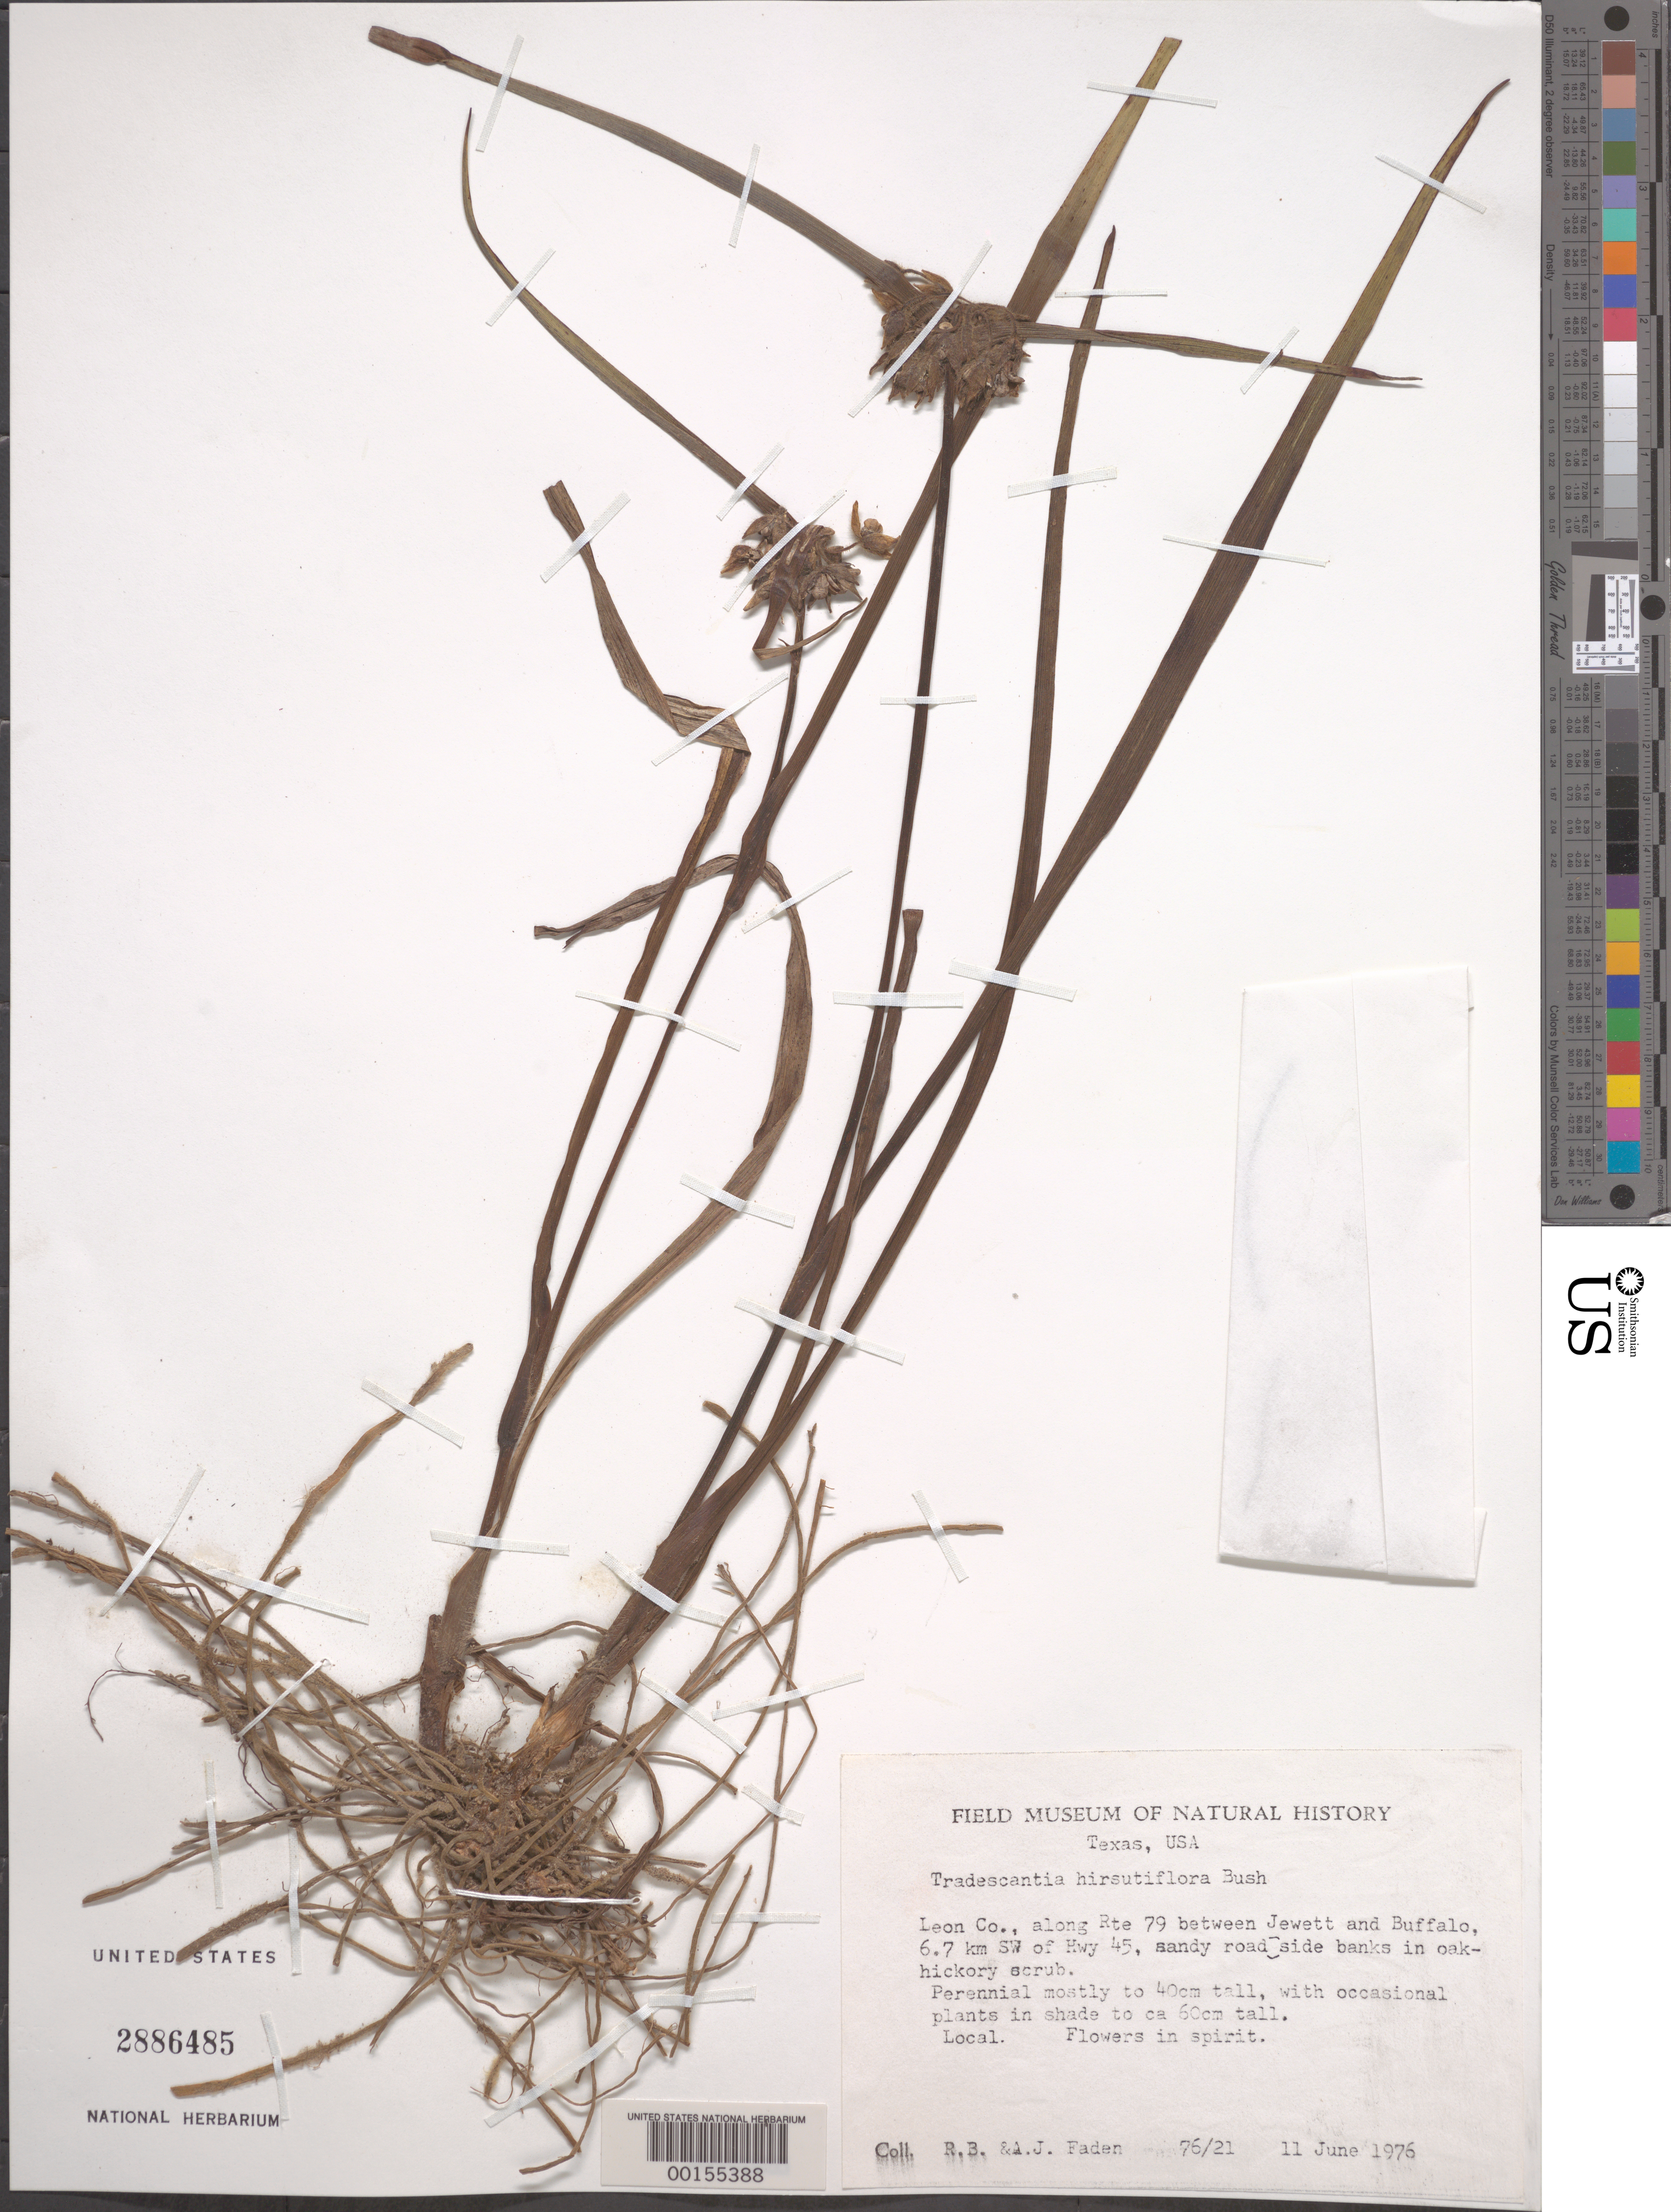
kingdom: Plantae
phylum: Tracheophyta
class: Liliopsida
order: Commelinales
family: Commelinaceae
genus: Tradescantia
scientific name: Tradescantia hirsutiflora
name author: Bush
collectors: R. B. Faden & A. J. Faden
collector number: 76/21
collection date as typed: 11 Jun 1976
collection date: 1976-06-11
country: United States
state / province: Texas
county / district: Leon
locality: Between jewett and buffalo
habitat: Sandy roadside bank, oak-hickory scrub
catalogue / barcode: US 2886485